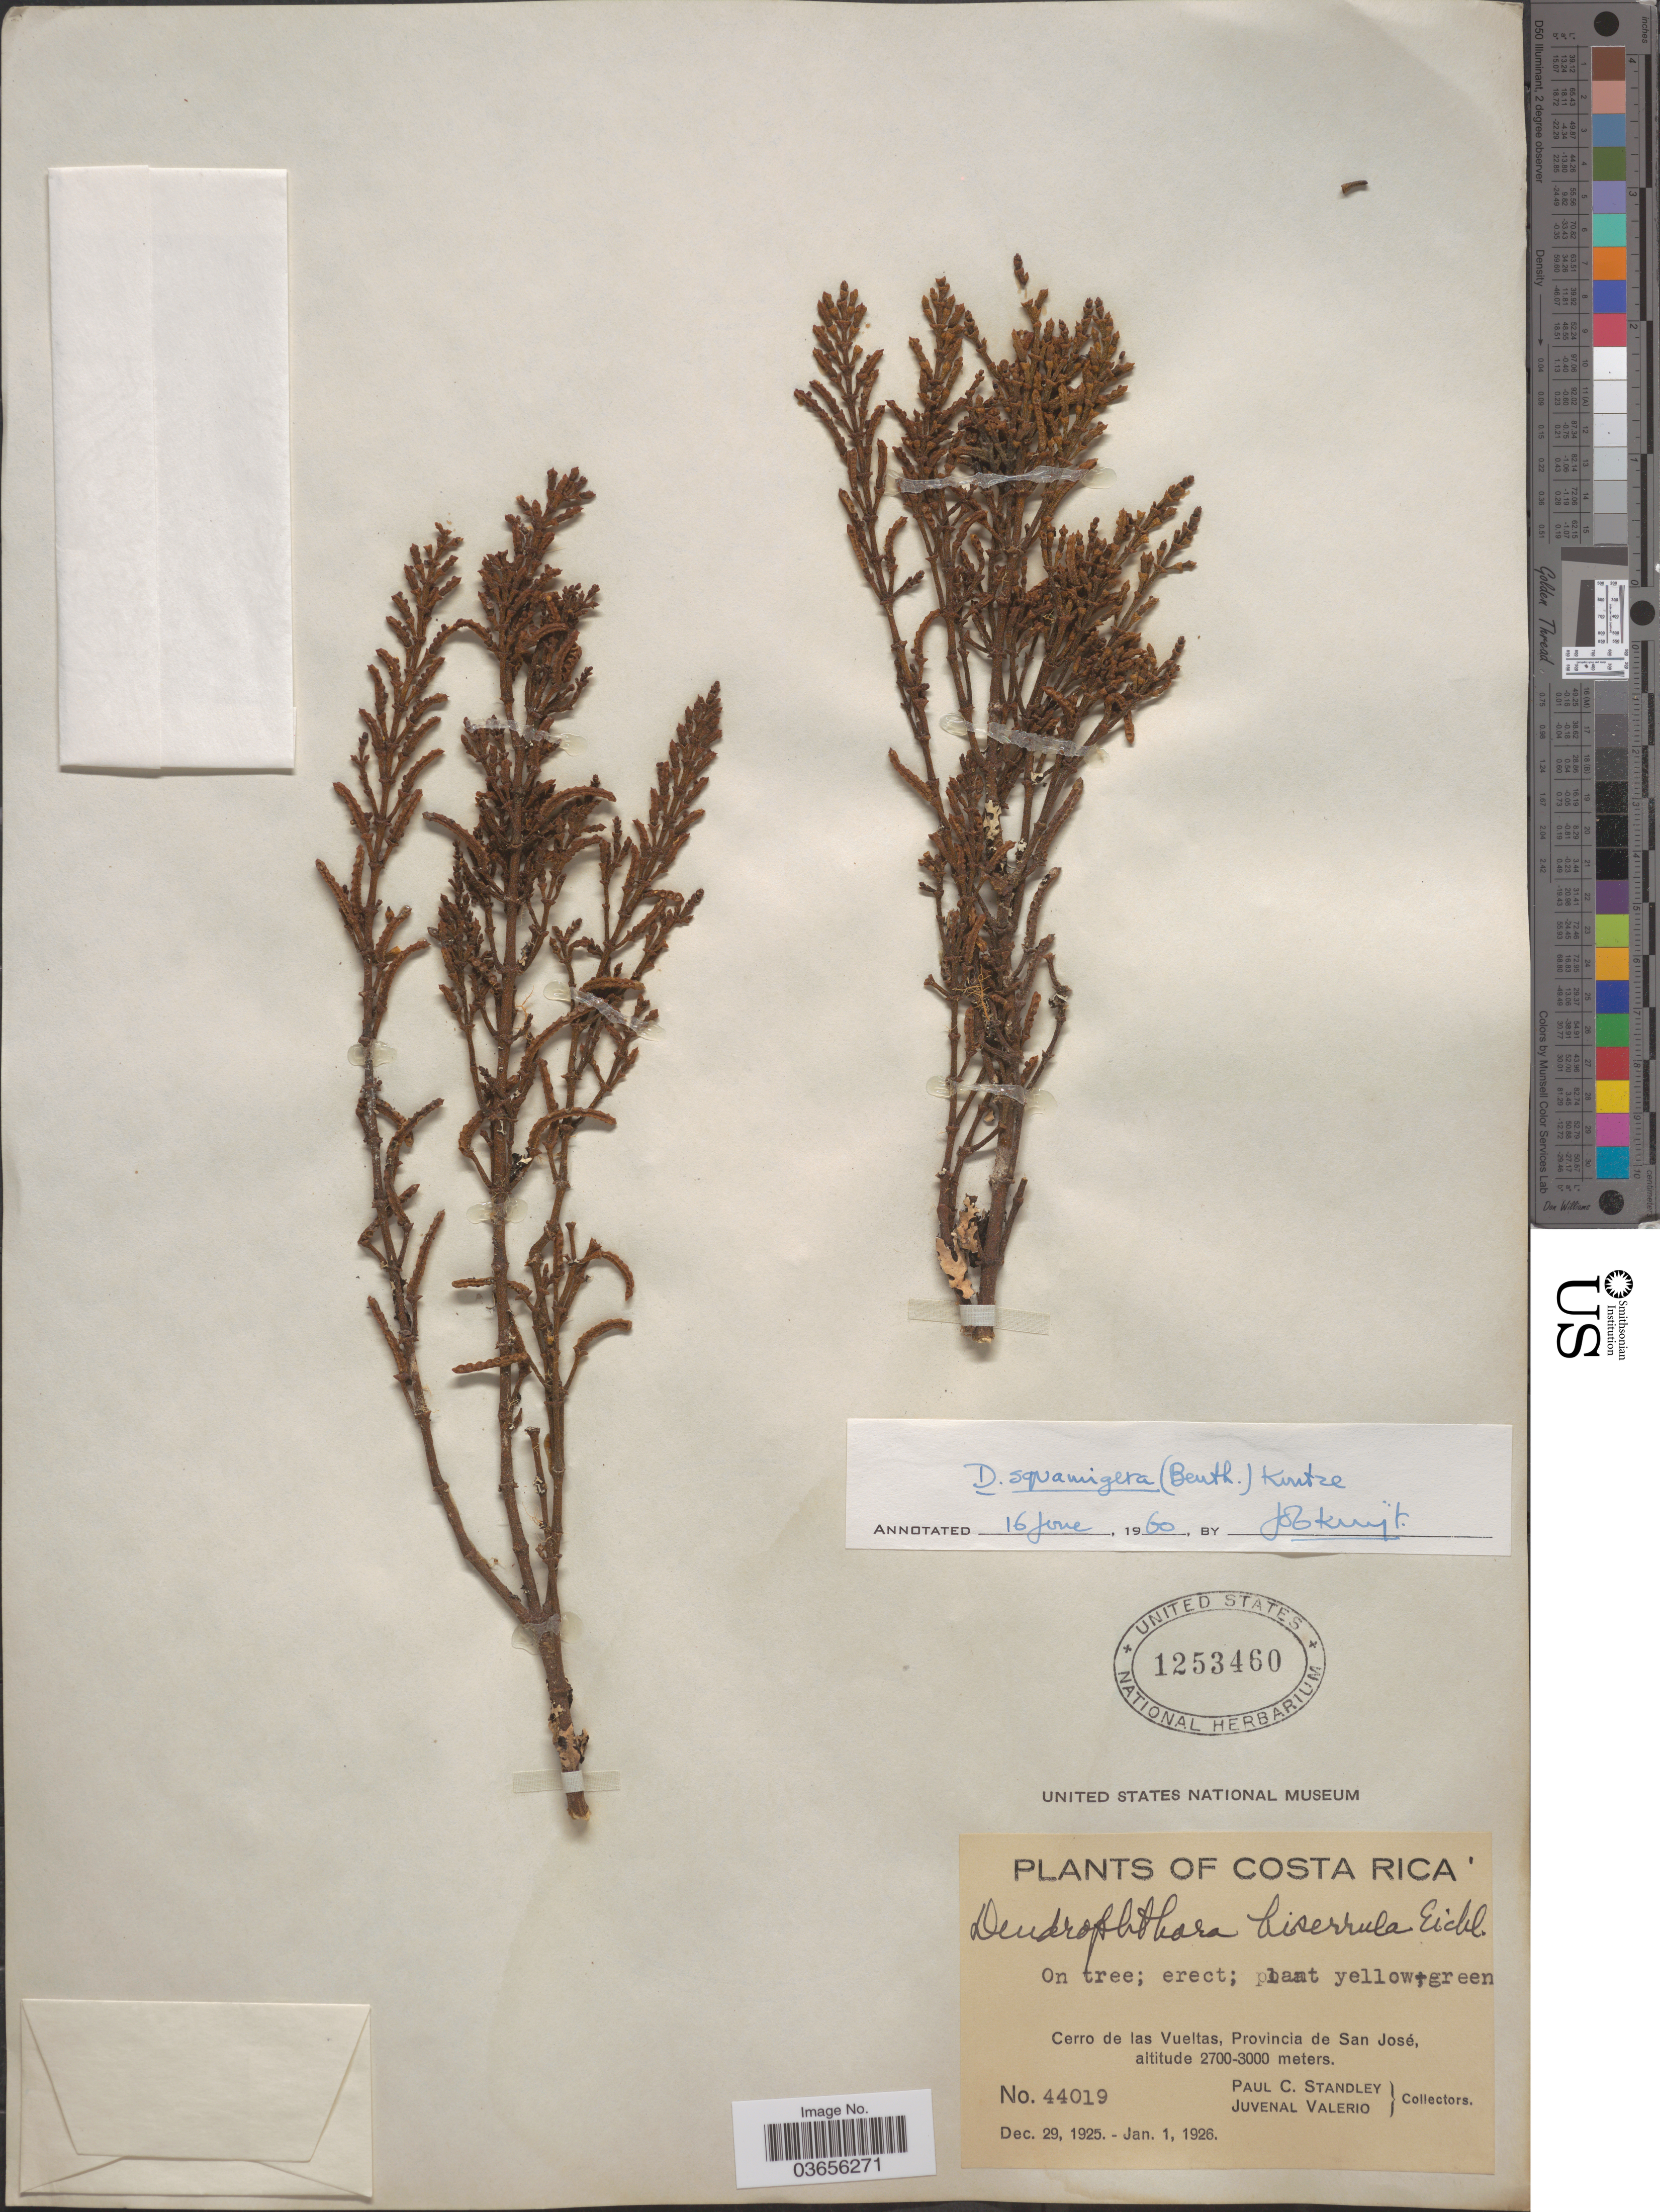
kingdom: Plantae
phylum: Tracheophyta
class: Magnoliopsida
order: Santalales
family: Viscaceae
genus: Dendrophthora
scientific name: Dendrophthora squamigera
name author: (Benth.) Kuntze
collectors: P. C. Standley & J. Valerio R.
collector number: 44019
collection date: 1925-12-29/1926-01-01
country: Costa Rica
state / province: San José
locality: Cerro de las Vueltas.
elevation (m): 2700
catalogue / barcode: US 1253460